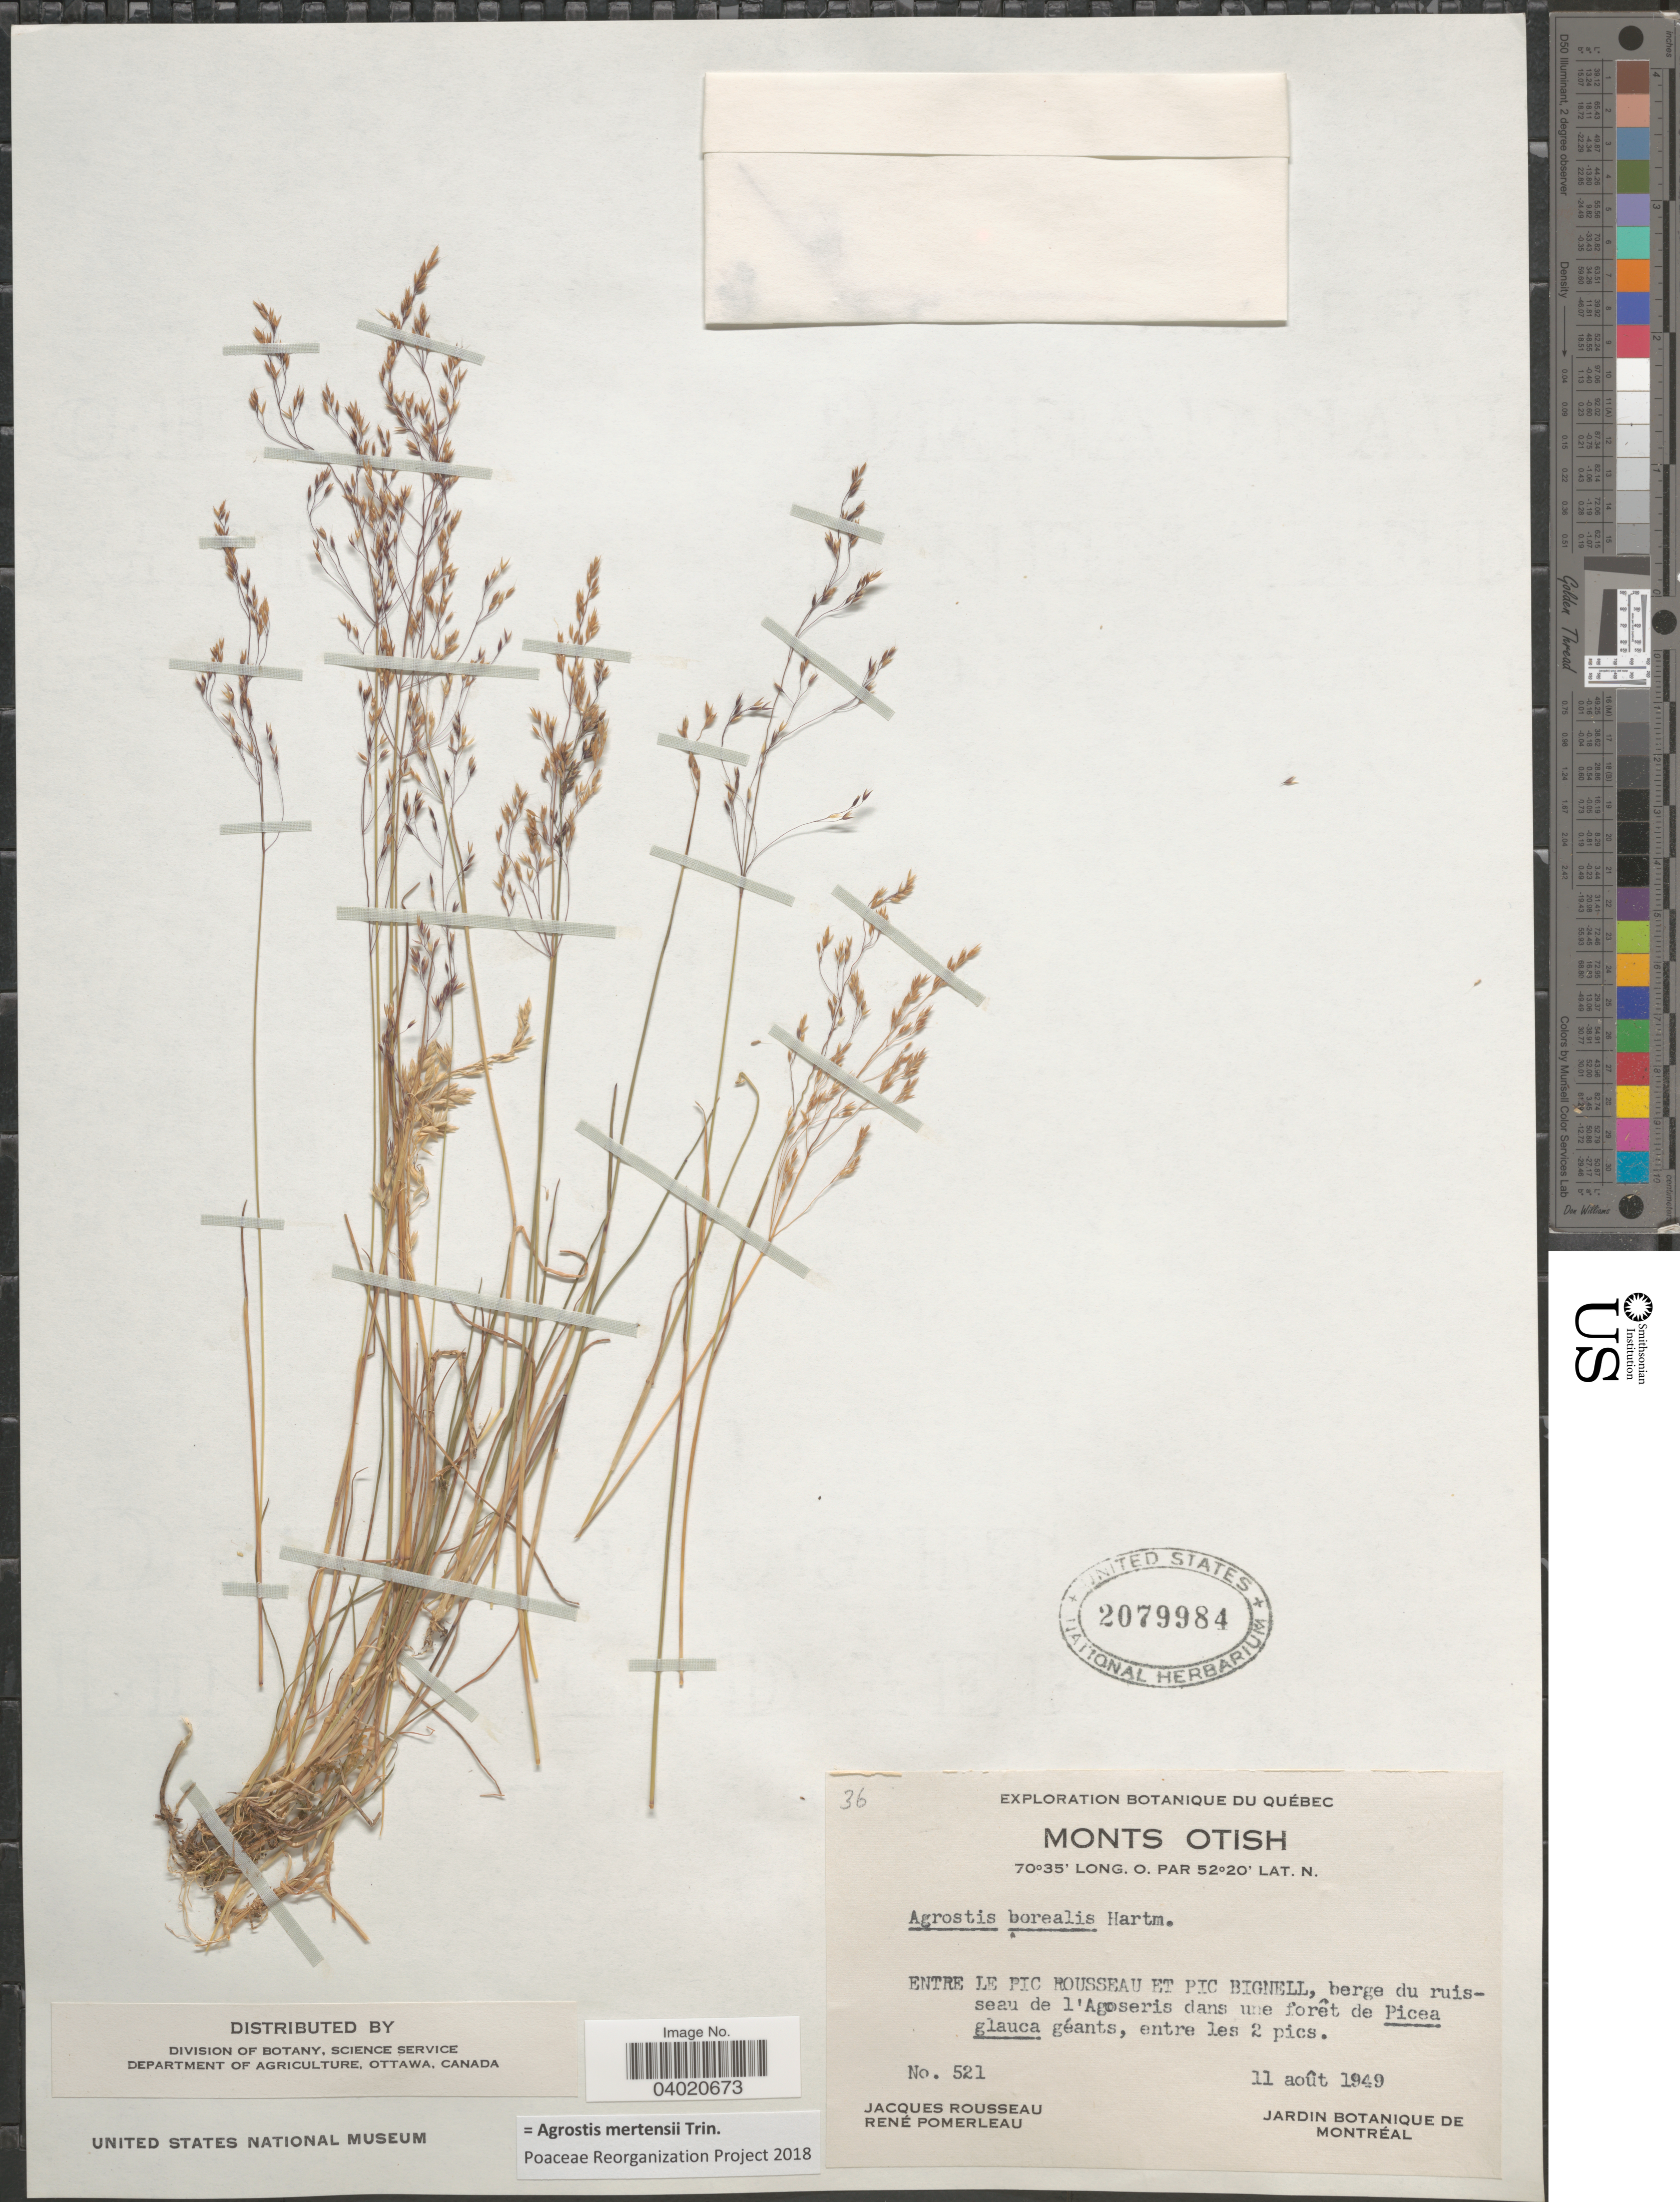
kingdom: Plantae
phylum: Tracheophyta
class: Liliopsida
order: Poales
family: Poaceae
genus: Agrostis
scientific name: Agrostis mertensii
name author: Trin.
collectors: J. Rousseau & R. Pomerleau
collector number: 521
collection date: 1949-08-11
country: Canada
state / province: Quebec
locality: Monts Otish. Entre Le Pic Rousseau et Pic Bignell, berge du ruisseau de l'Agoseris dans une forêt de Picea glauca géants, entre les 2 pics.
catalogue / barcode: US 2079984